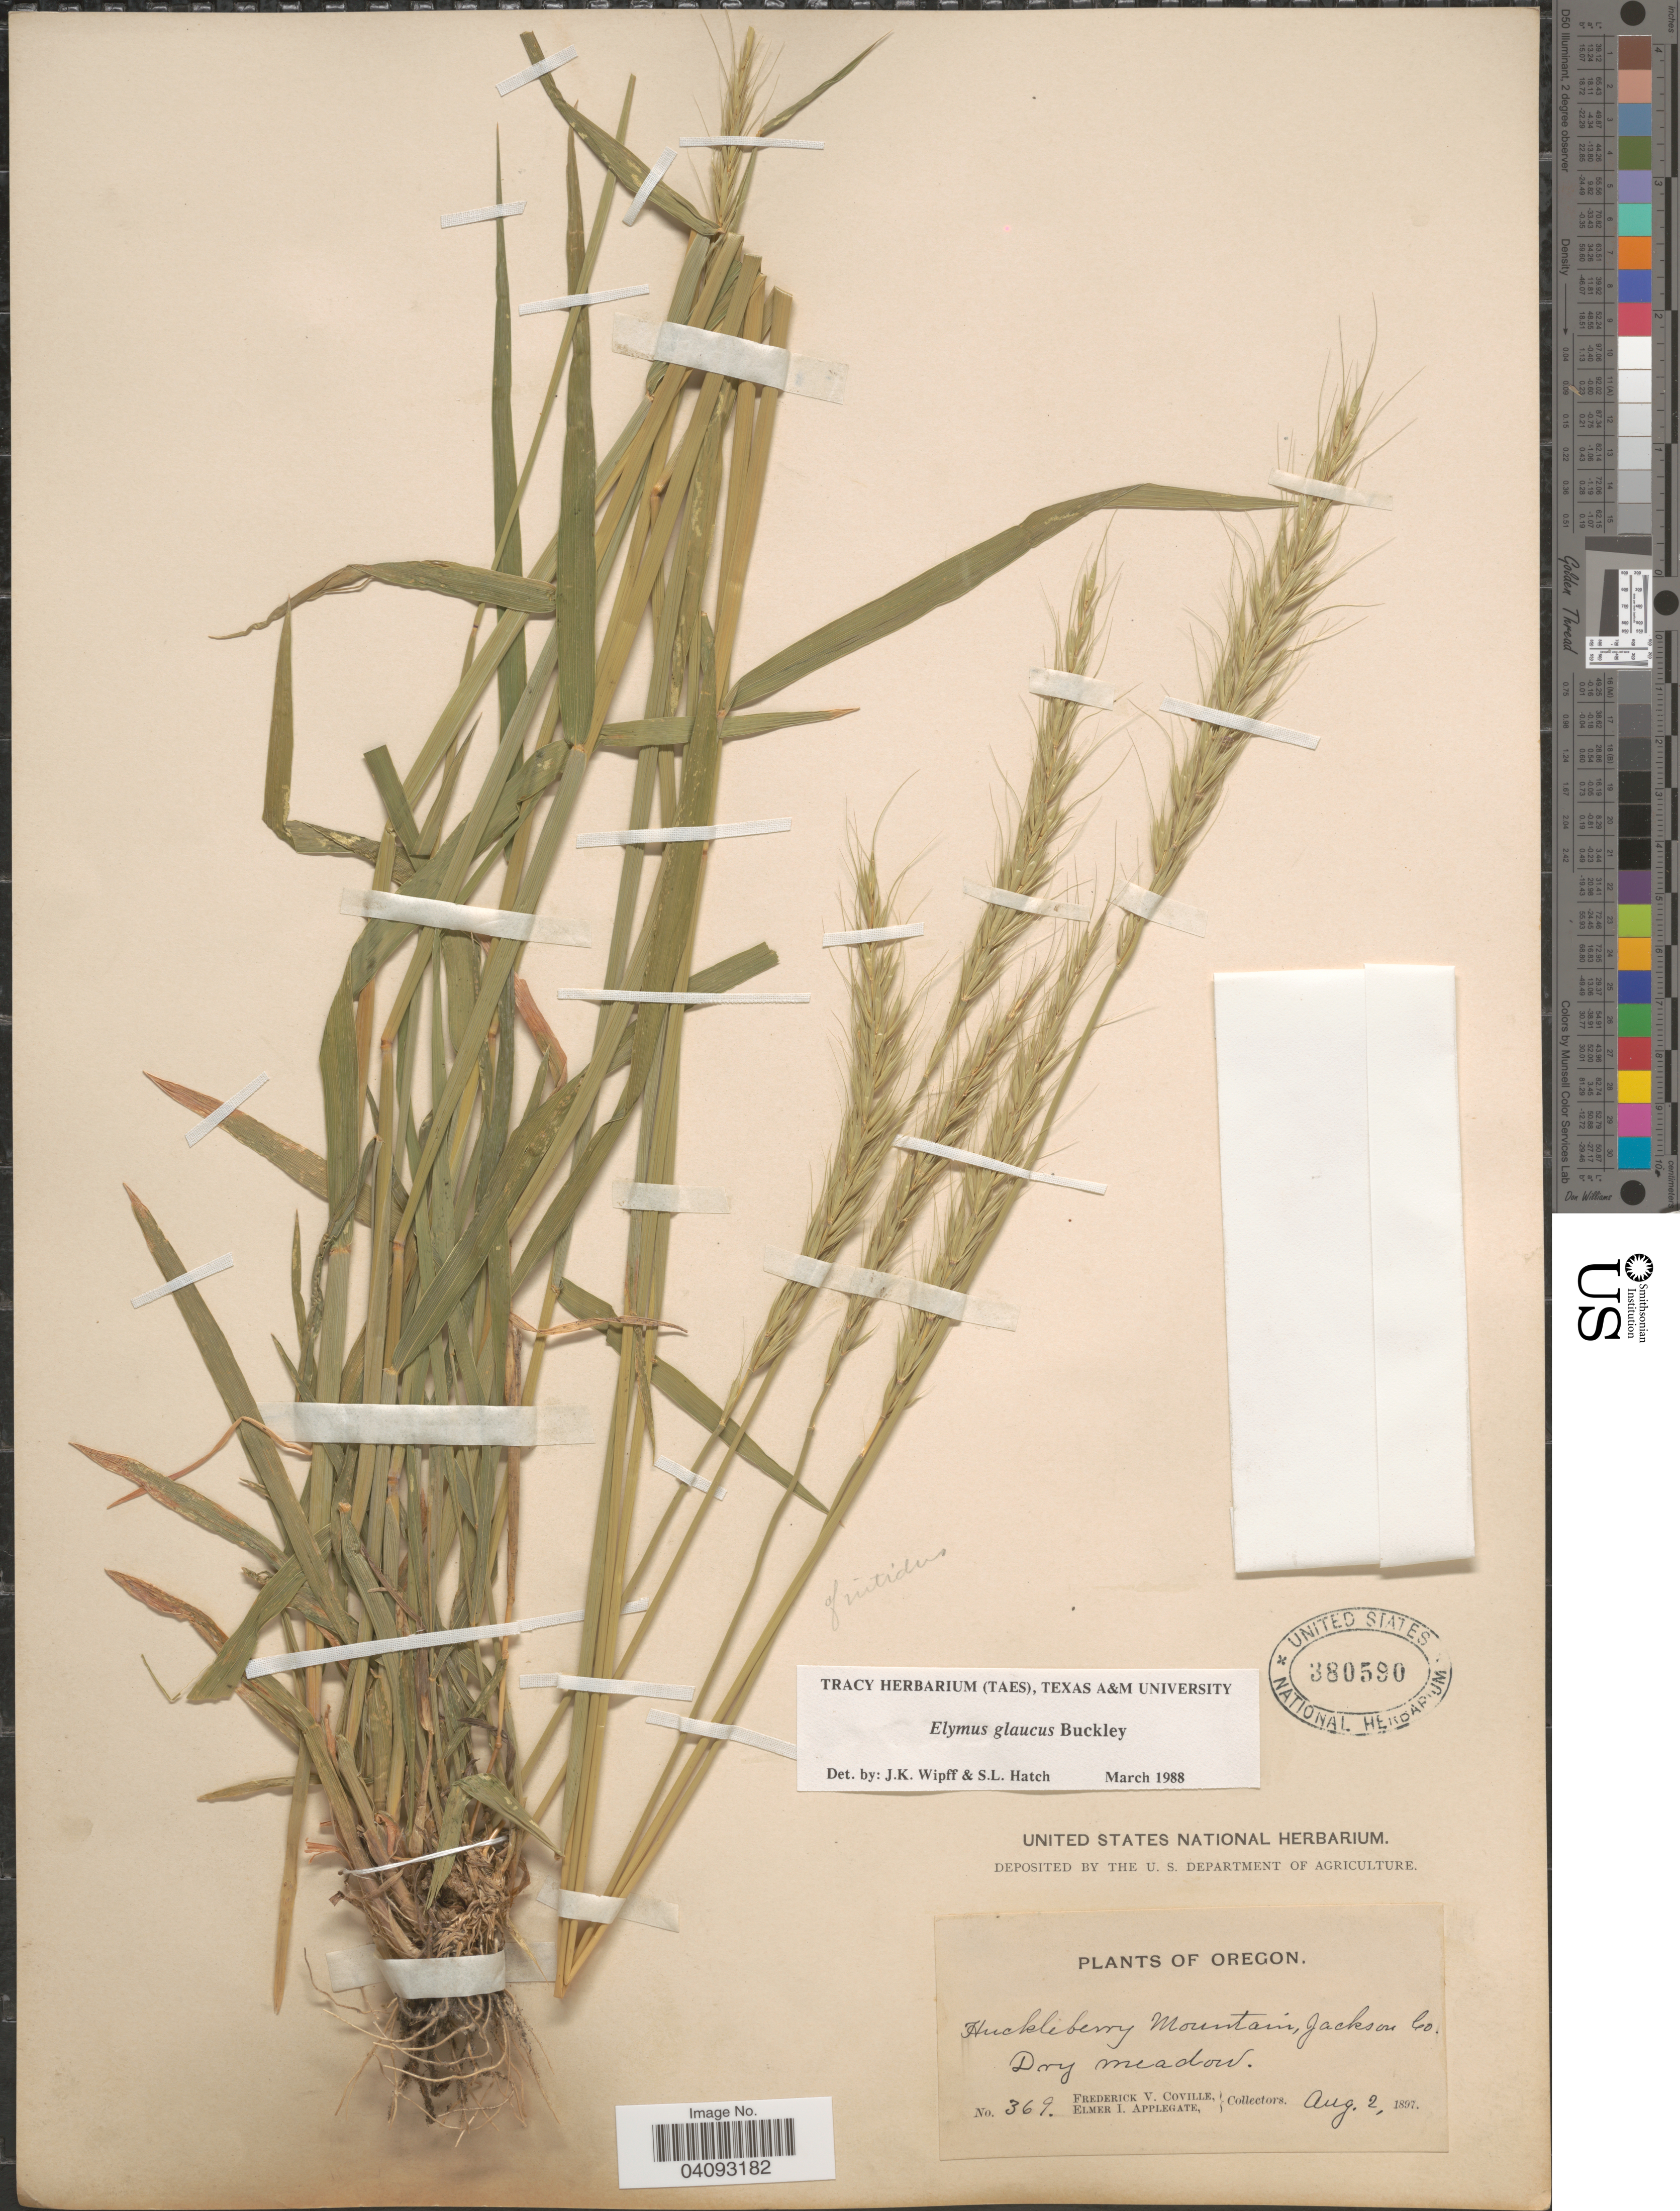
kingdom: Plantae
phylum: Tracheophyta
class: Liliopsida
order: Poales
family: Poaceae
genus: Elymus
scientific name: Elymus glaucus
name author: Buckley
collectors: F. V. Coville & E. I. Applegate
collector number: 369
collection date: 1897-08-02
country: United States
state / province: Oregon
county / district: Jackson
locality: Huckleberry Mountain, Jackson Co. Dry meadow.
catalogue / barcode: US 380590